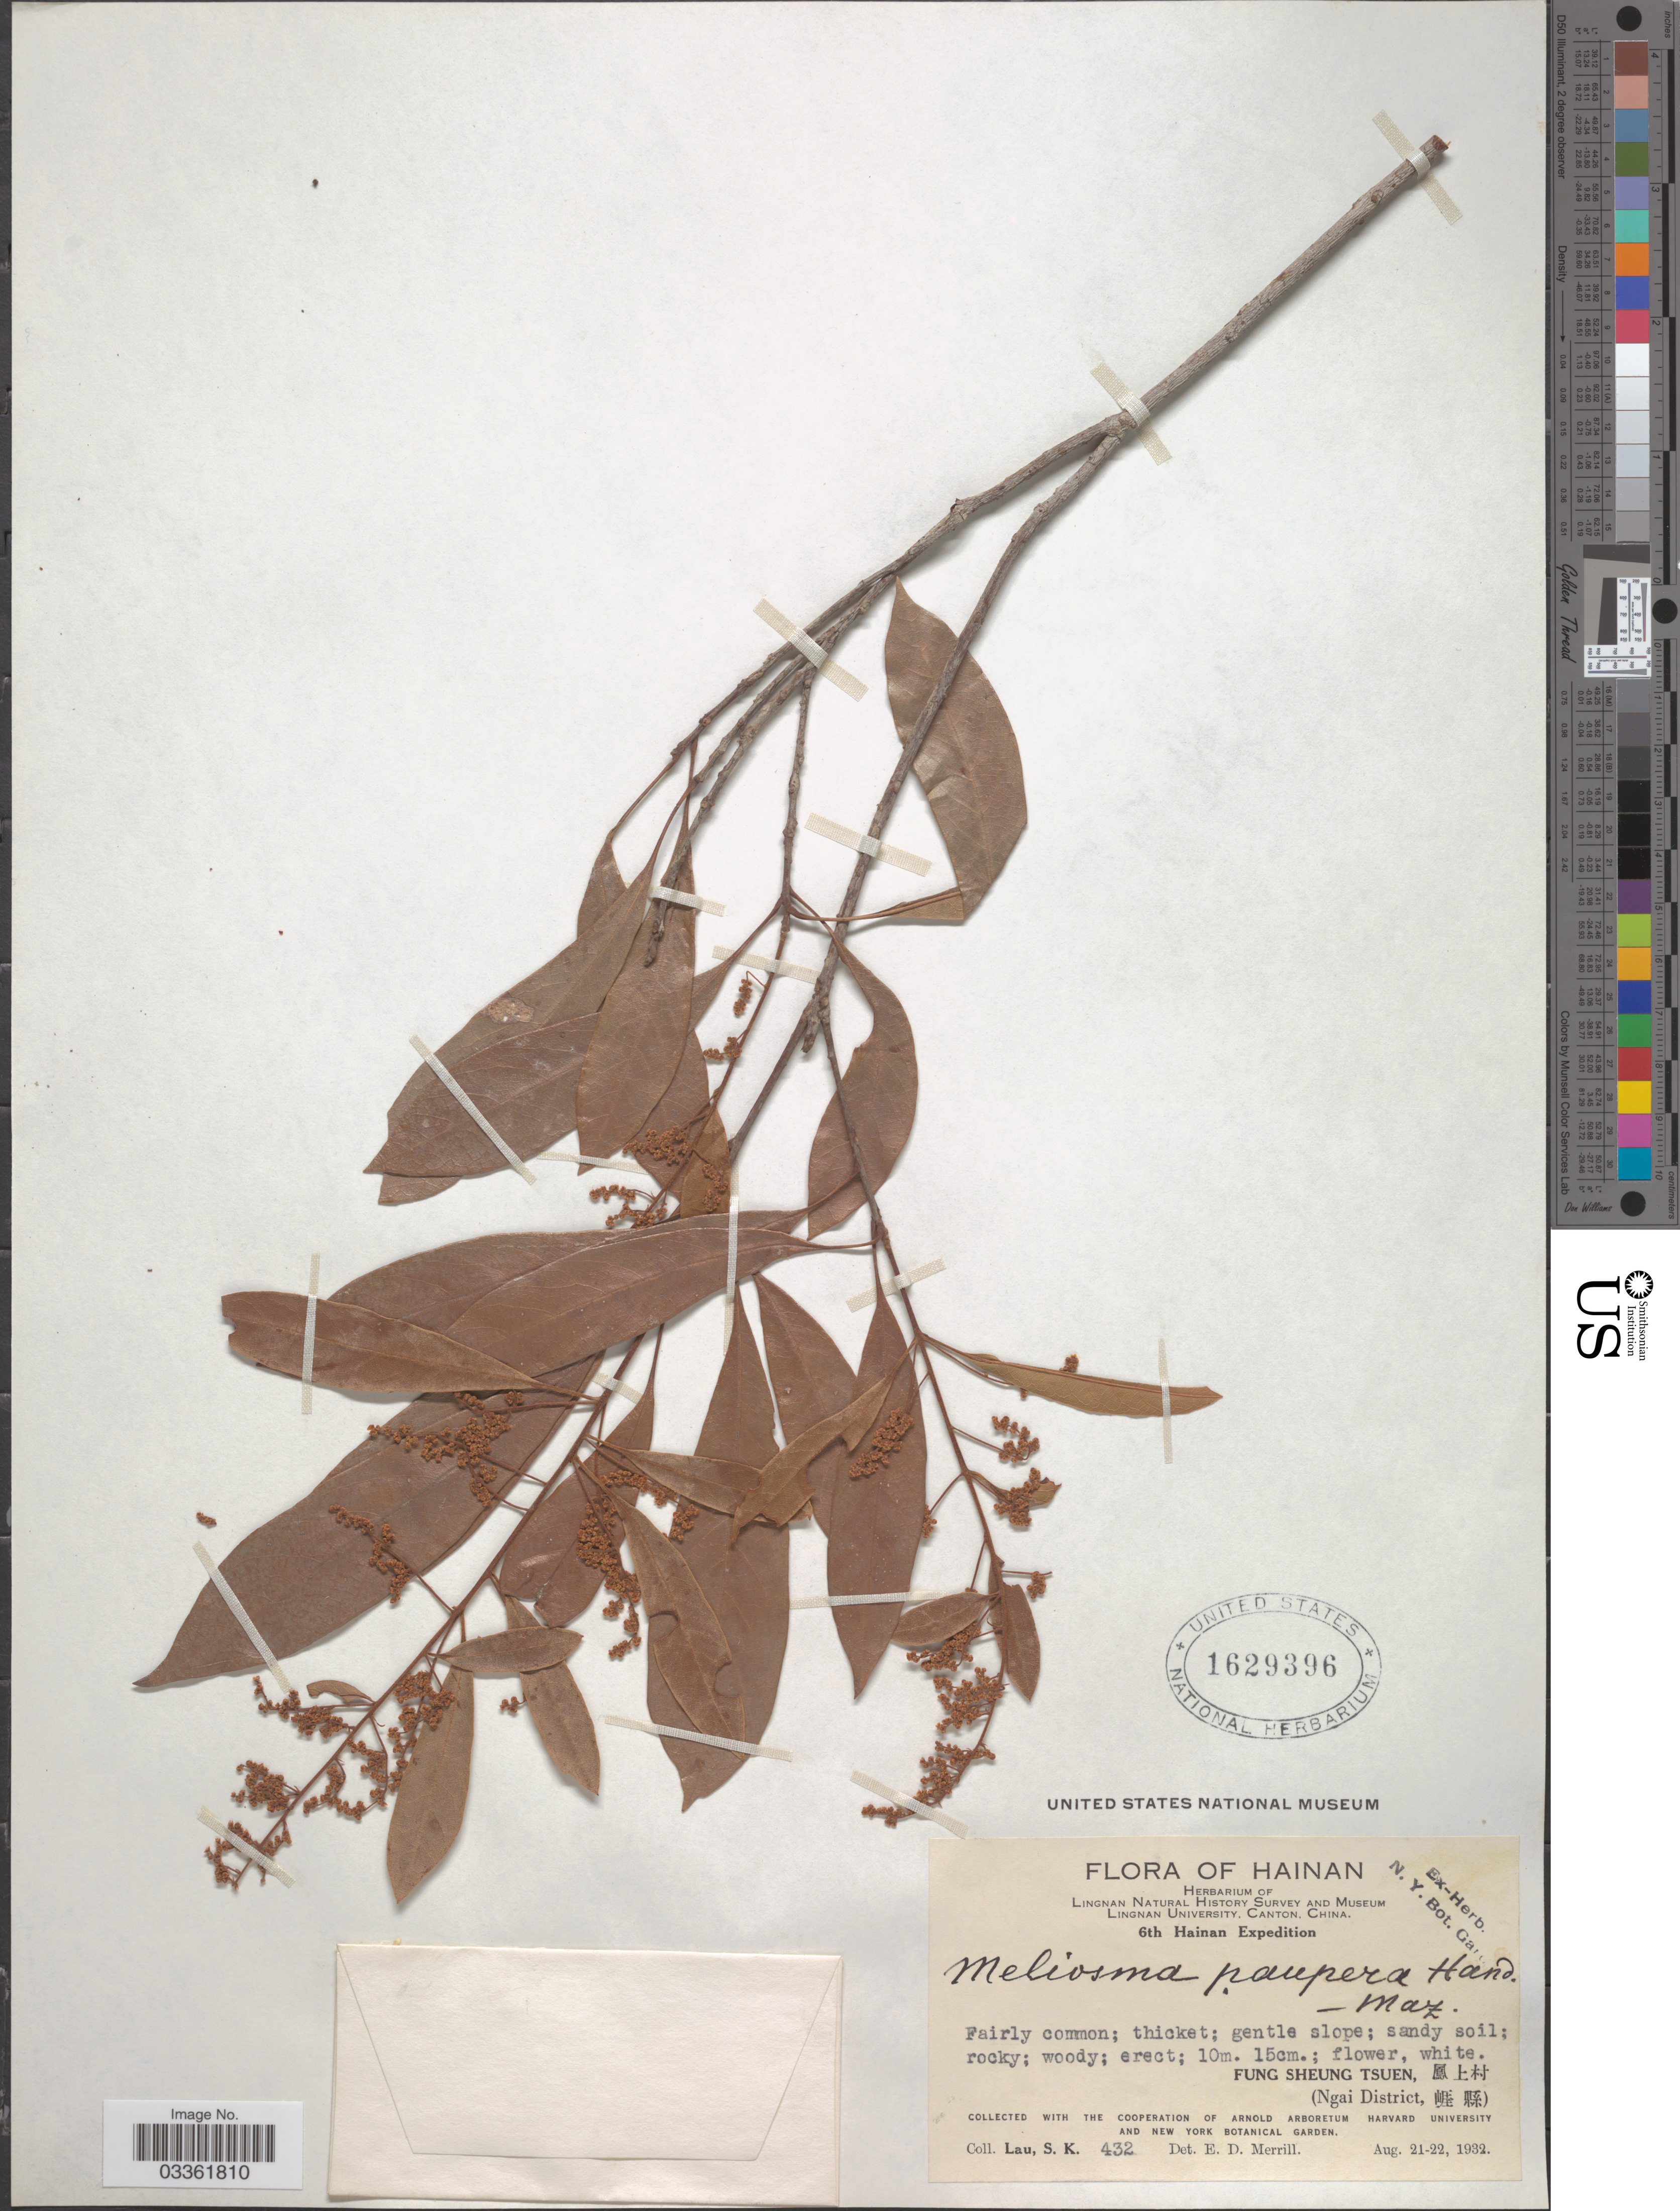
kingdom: Plantae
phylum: Tracheophyta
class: Magnoliopsida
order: Proteales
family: Sabiaceae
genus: Meliosma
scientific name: Meliosma paupera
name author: Hand.-Mazz.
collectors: S. K. Lau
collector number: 432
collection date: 1932-08-21/1932-08-22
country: China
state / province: Hainan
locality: Ngai District.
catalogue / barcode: US 1629396